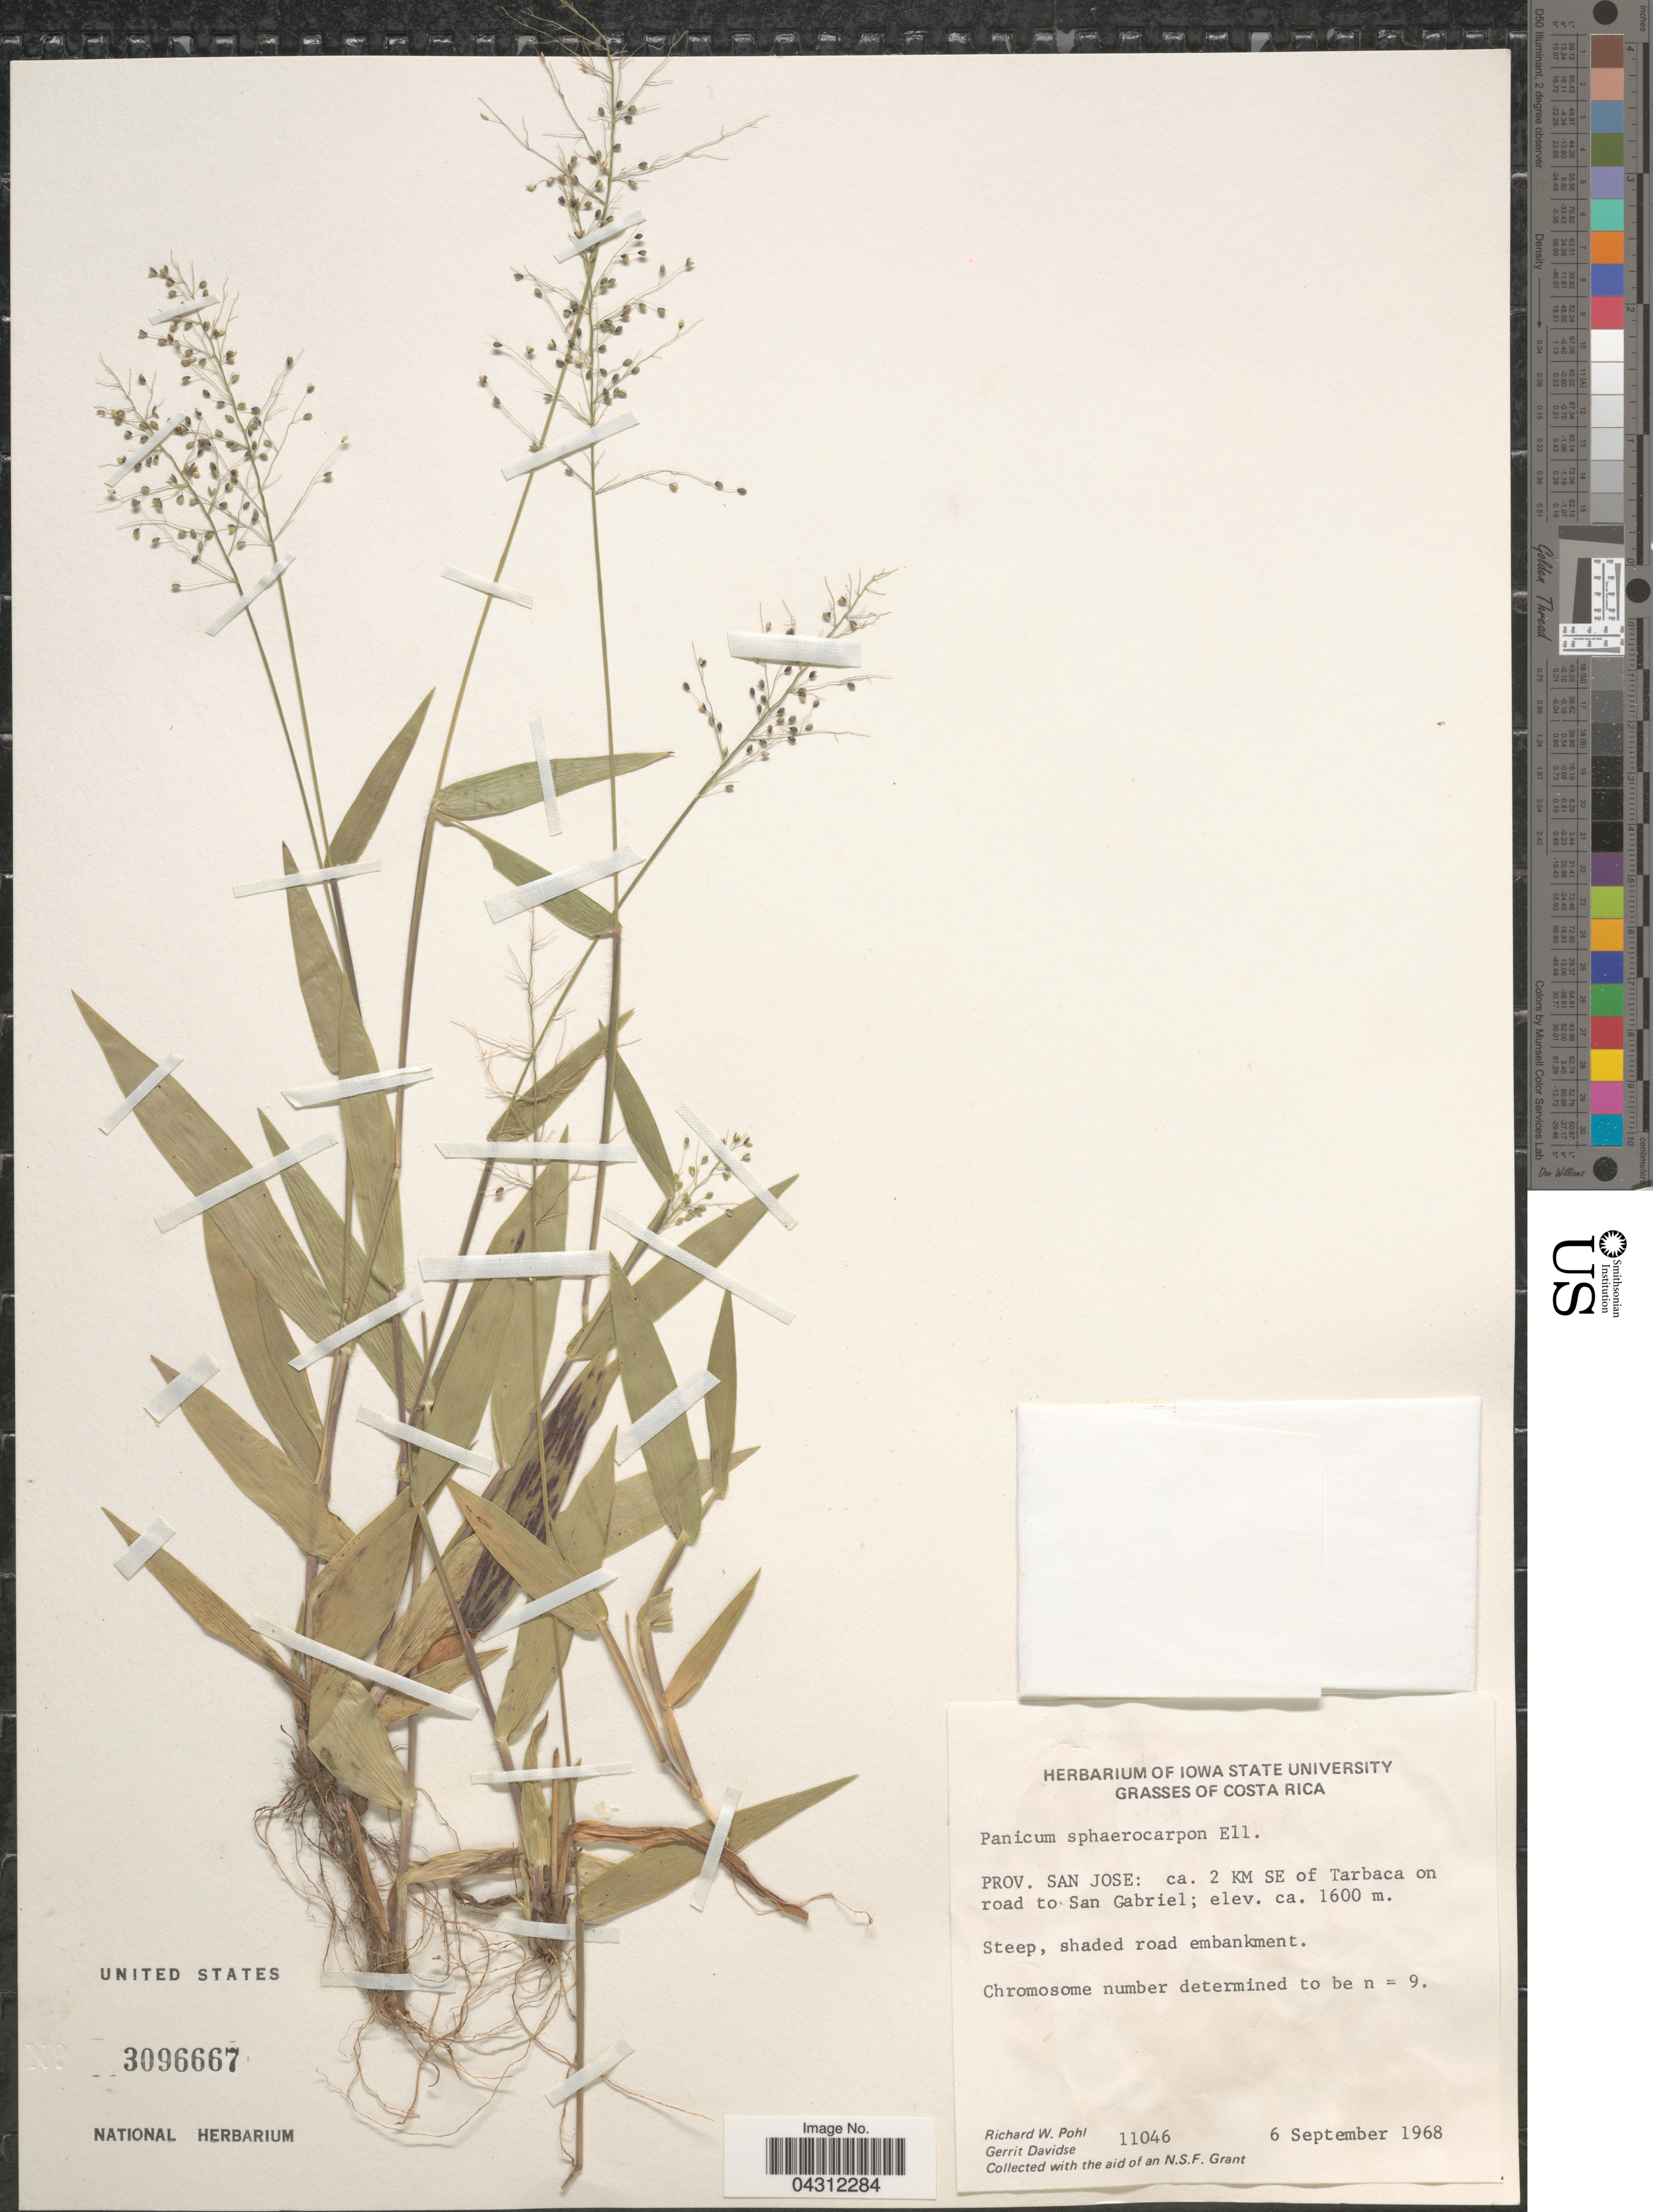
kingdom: Plantae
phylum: Tracheophyta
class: Liliopsida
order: Poales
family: Poaceae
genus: Dichanthelium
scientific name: Dichanthelium sphaerocarpon var. sphaerocarpon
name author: (Elliott) Gould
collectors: R. W. Pohl & G. Davidse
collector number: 11046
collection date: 1968-09-06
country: Costa Rica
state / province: San José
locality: Ca. 2 KM SE of Tarbaca on road to San Gabriel.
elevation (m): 1600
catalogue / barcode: US 3096667